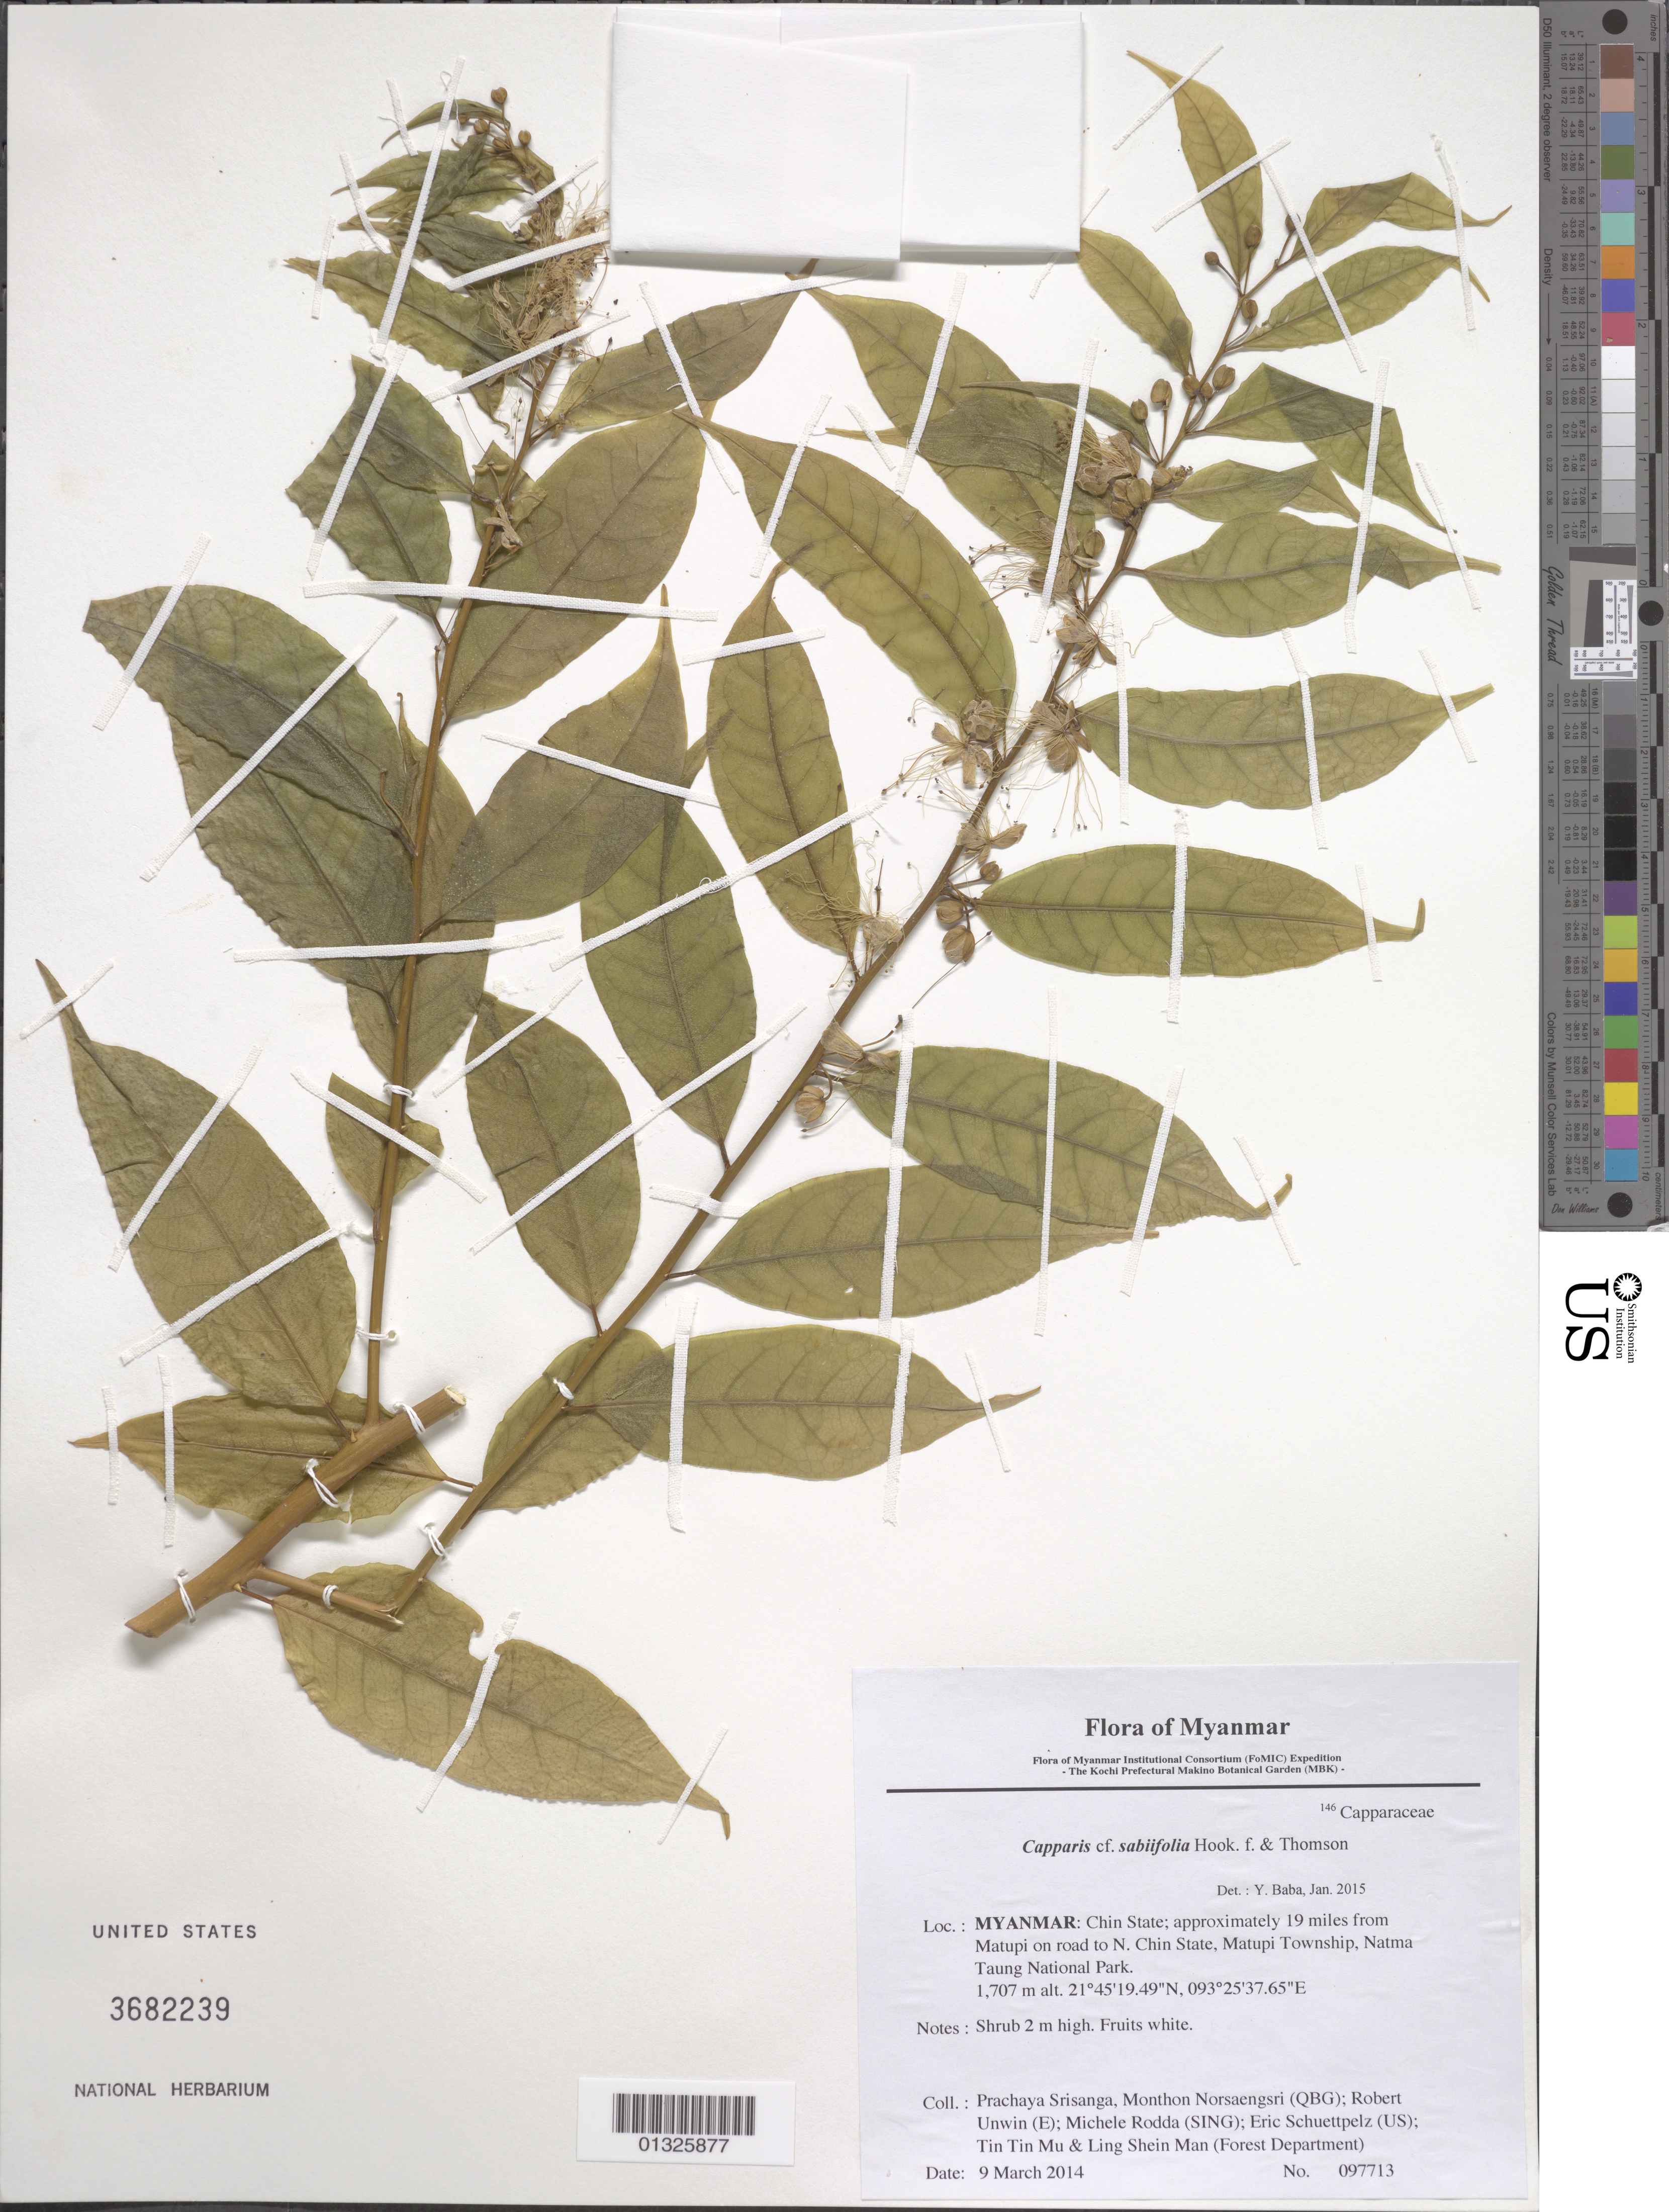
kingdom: Plantae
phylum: Tracheophyta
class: Magnoliopsida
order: Brassicales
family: Capparaceae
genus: Capparis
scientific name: Capparis sabiifolia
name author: Hook. f. & P.H. Thomson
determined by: Baba, Y.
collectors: P. Srisanga, M. Norsaengsri, R. Unwin, M. Rodda, E. Schuettpelz, Tin Tin Mu & Ling Shein Man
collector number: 97713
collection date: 2014-03-09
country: Myanmar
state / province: Chin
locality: Approximately 19 miles from Matupi on road to N. Chin State, Matupi Township, Natma Taung National Park.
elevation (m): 1707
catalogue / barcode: US 3682239